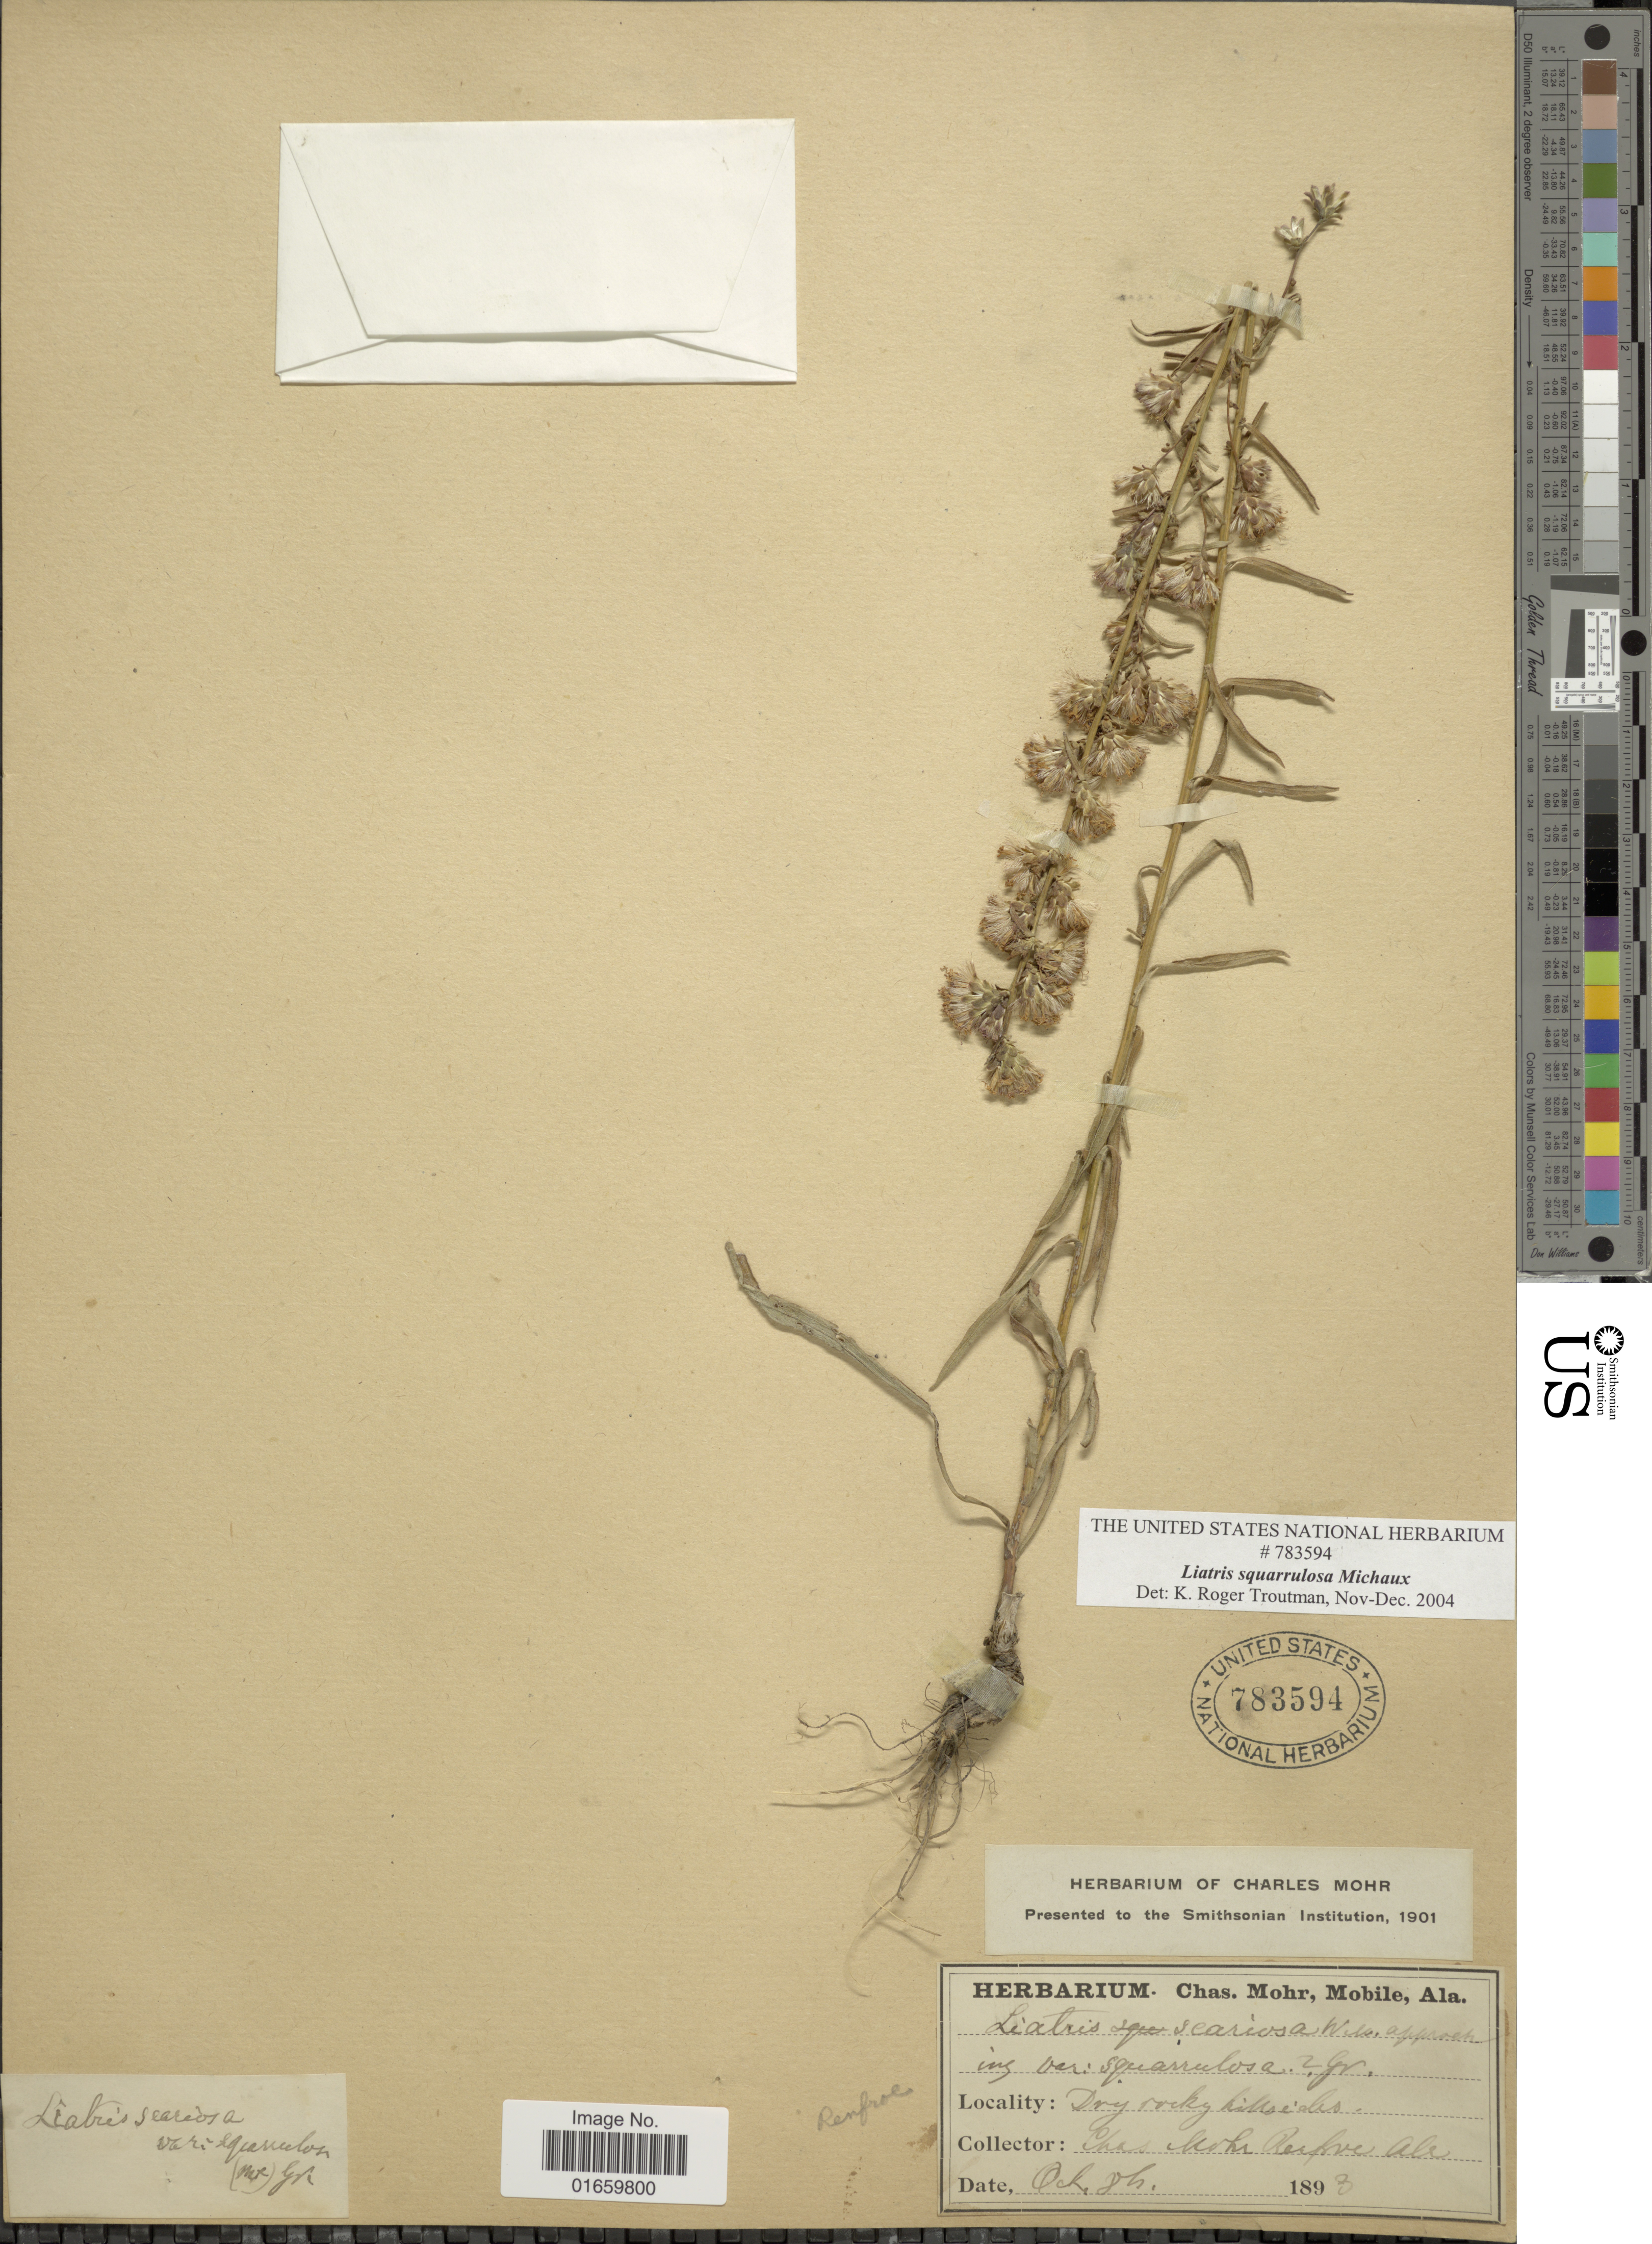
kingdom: Plantae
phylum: Tracheophyta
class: Magnoliopsida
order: Asterales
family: Asteraceae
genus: Liatris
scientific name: Liatris squarrulosa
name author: Michx.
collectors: Mohr, C. T. (herbarium)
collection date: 1893-10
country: United States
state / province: Alabama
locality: Dry rocky hillsides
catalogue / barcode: US 783594